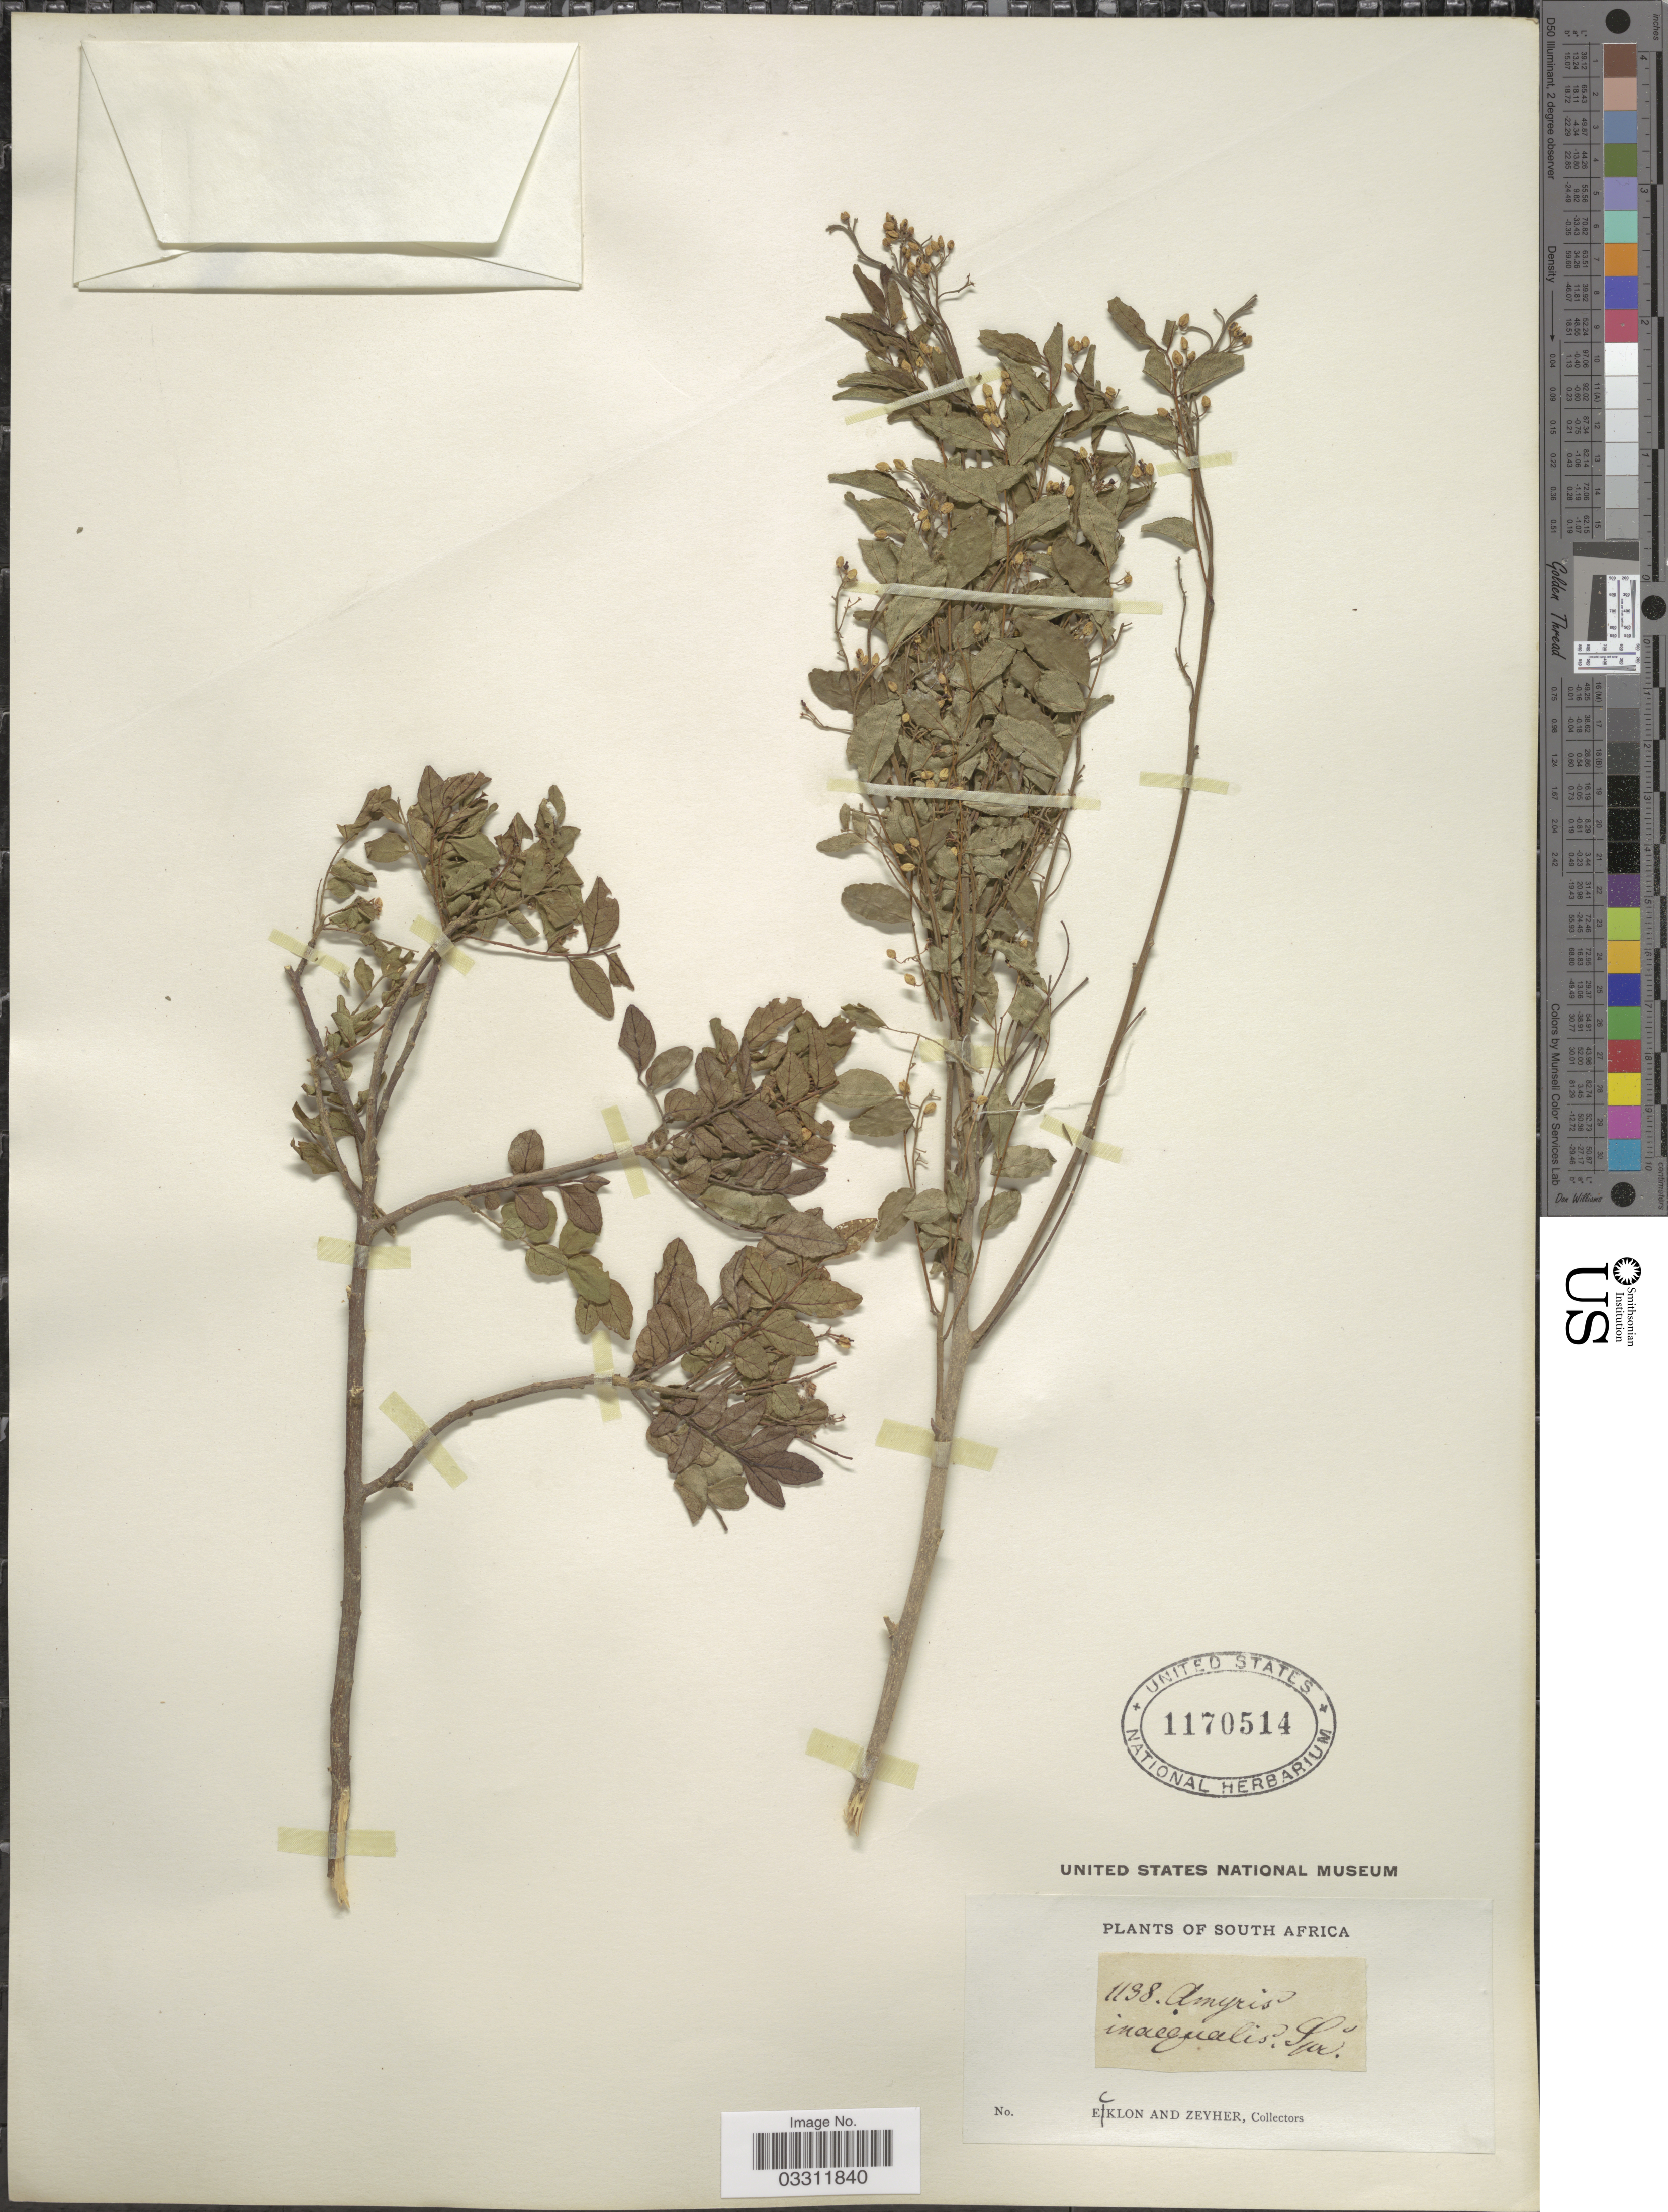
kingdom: Plantae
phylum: Tracheophyta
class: Magnoliopsida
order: Sapindales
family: Rutaceae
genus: Clausena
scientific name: Clausena inaequalis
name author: (DC.) Benth.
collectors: -. Ecklon & -. Zeyher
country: South Africa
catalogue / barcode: US 1170514